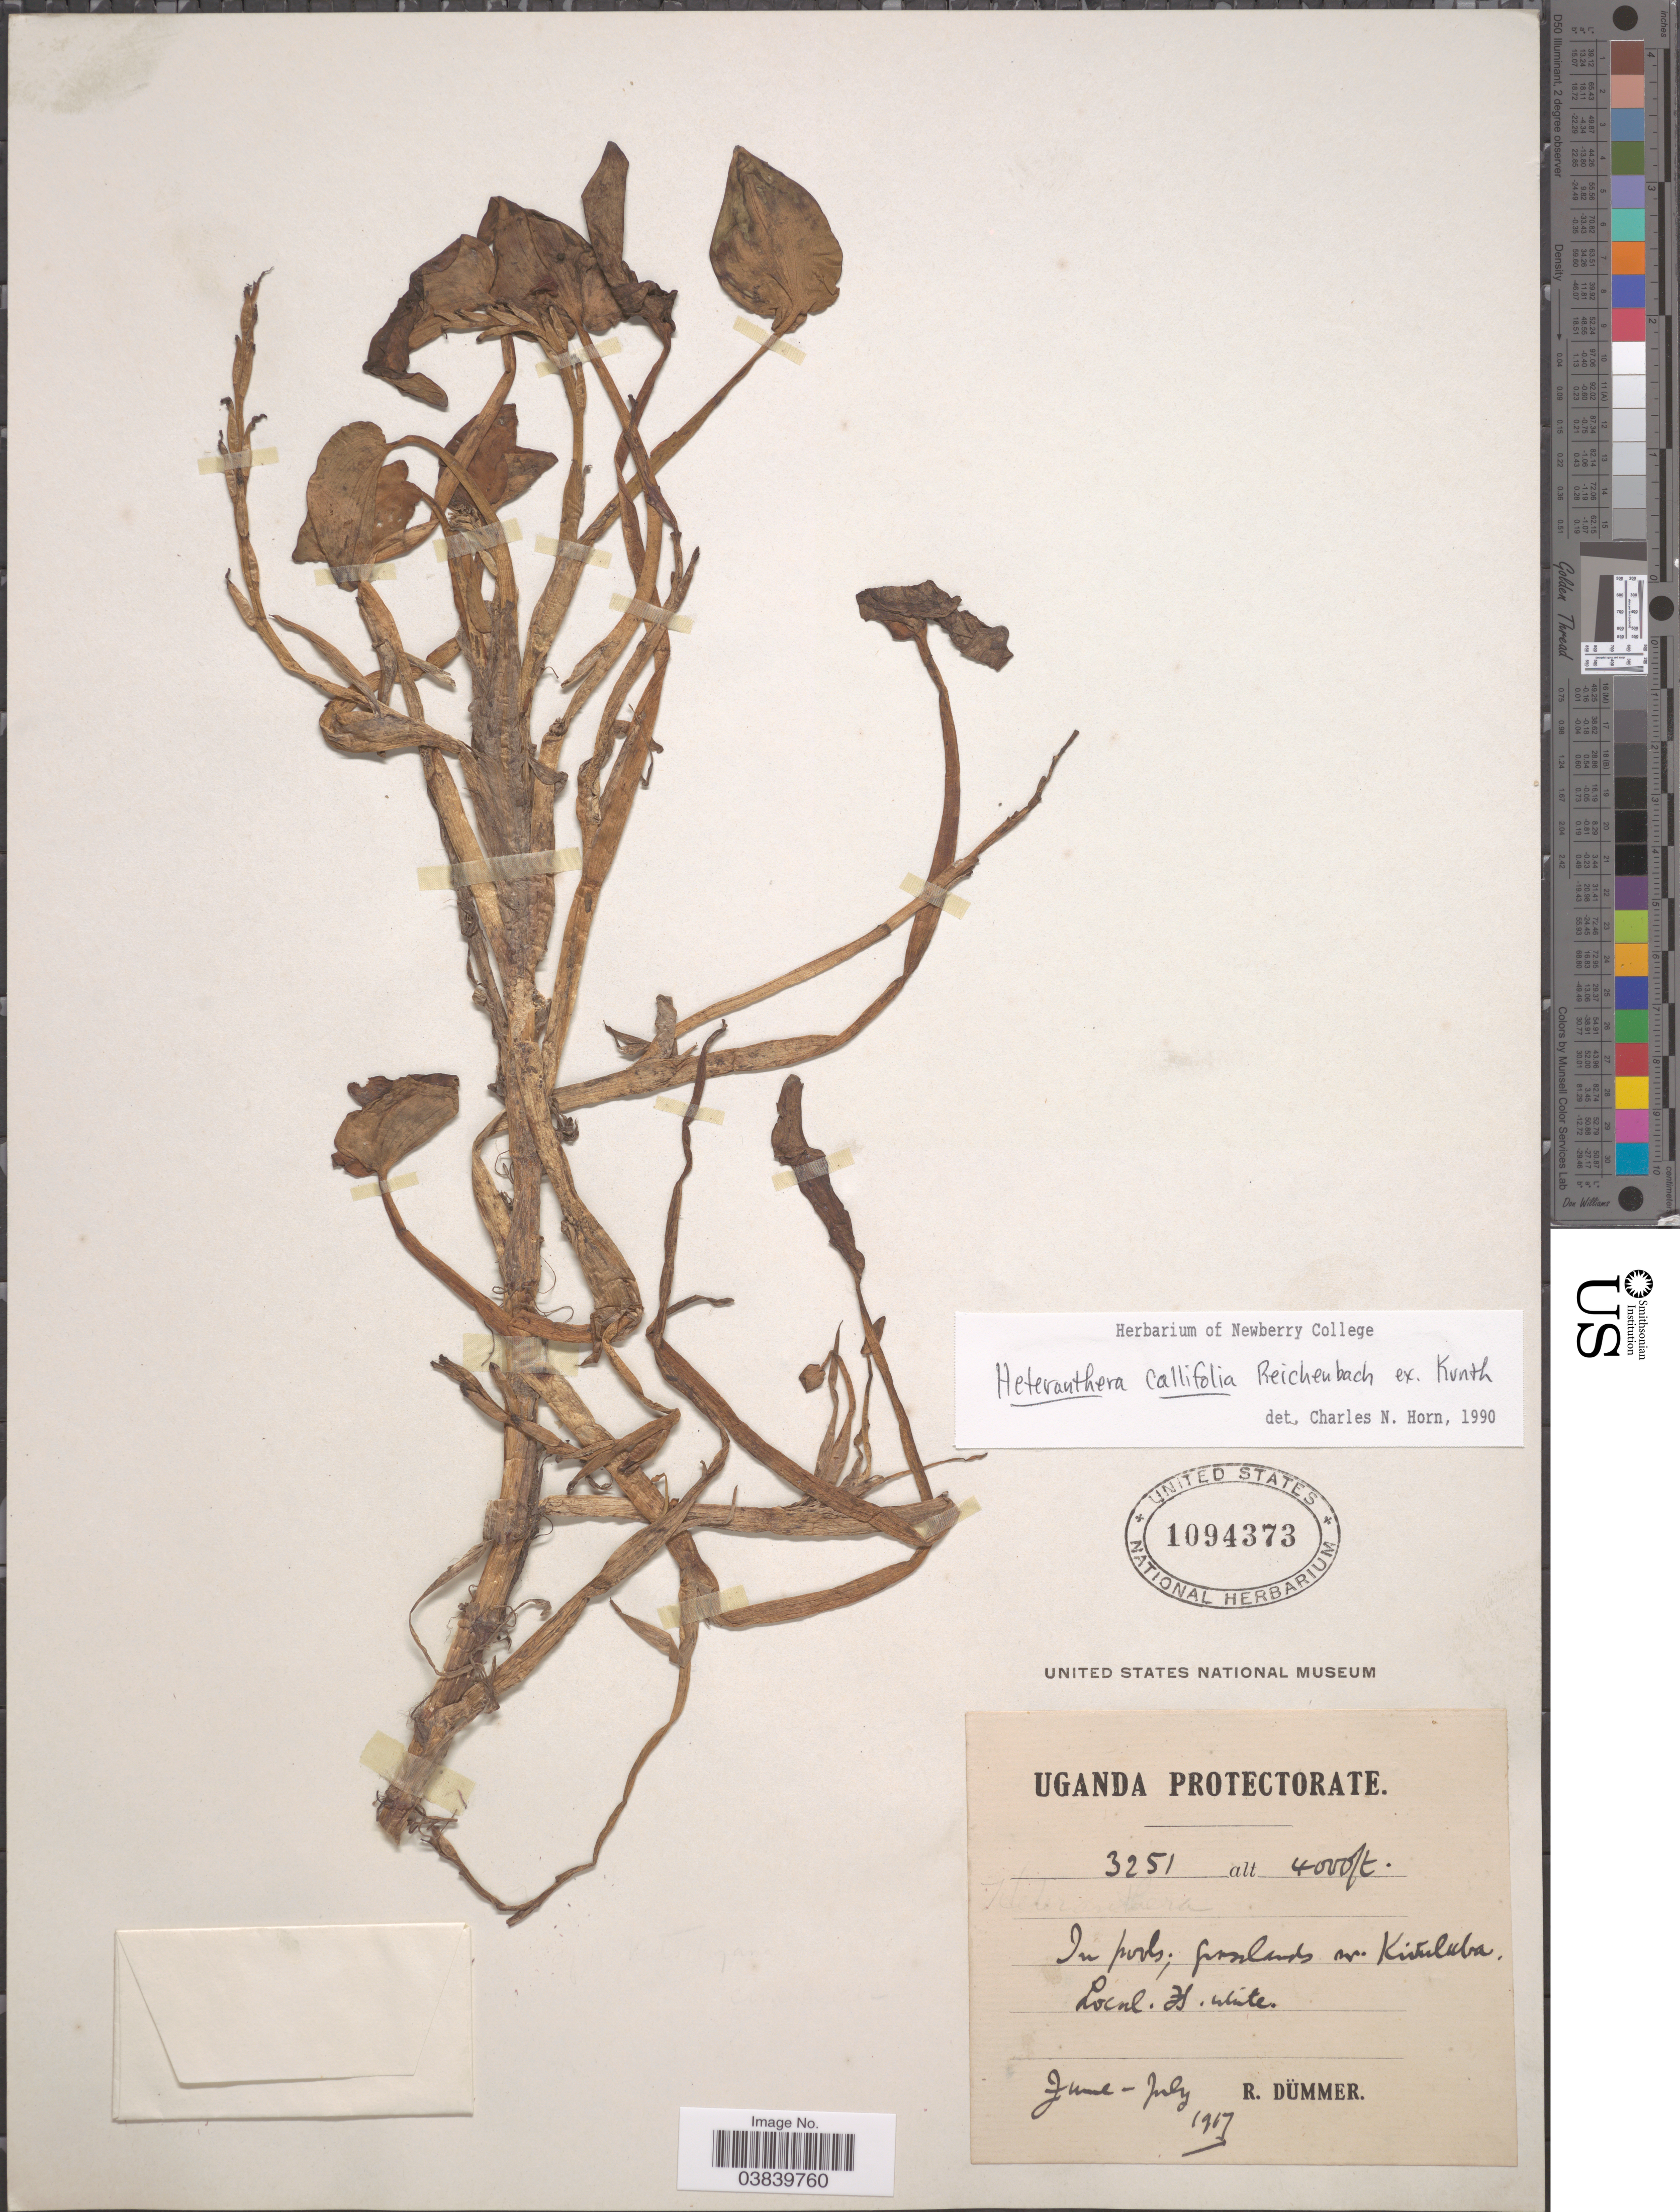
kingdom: Plantae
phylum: Tracheophyta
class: Liliopsida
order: Commelinales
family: Pontederiaceae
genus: Heteranthera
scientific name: Heteranthera callifolia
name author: Rchb. ex Kunth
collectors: R. A. Dümmer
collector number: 3251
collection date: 1967-06/1967-07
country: Uganda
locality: Uganda Protectorate. In ponds; farmlands nr. Kituluba.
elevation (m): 1219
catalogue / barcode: US 1094373